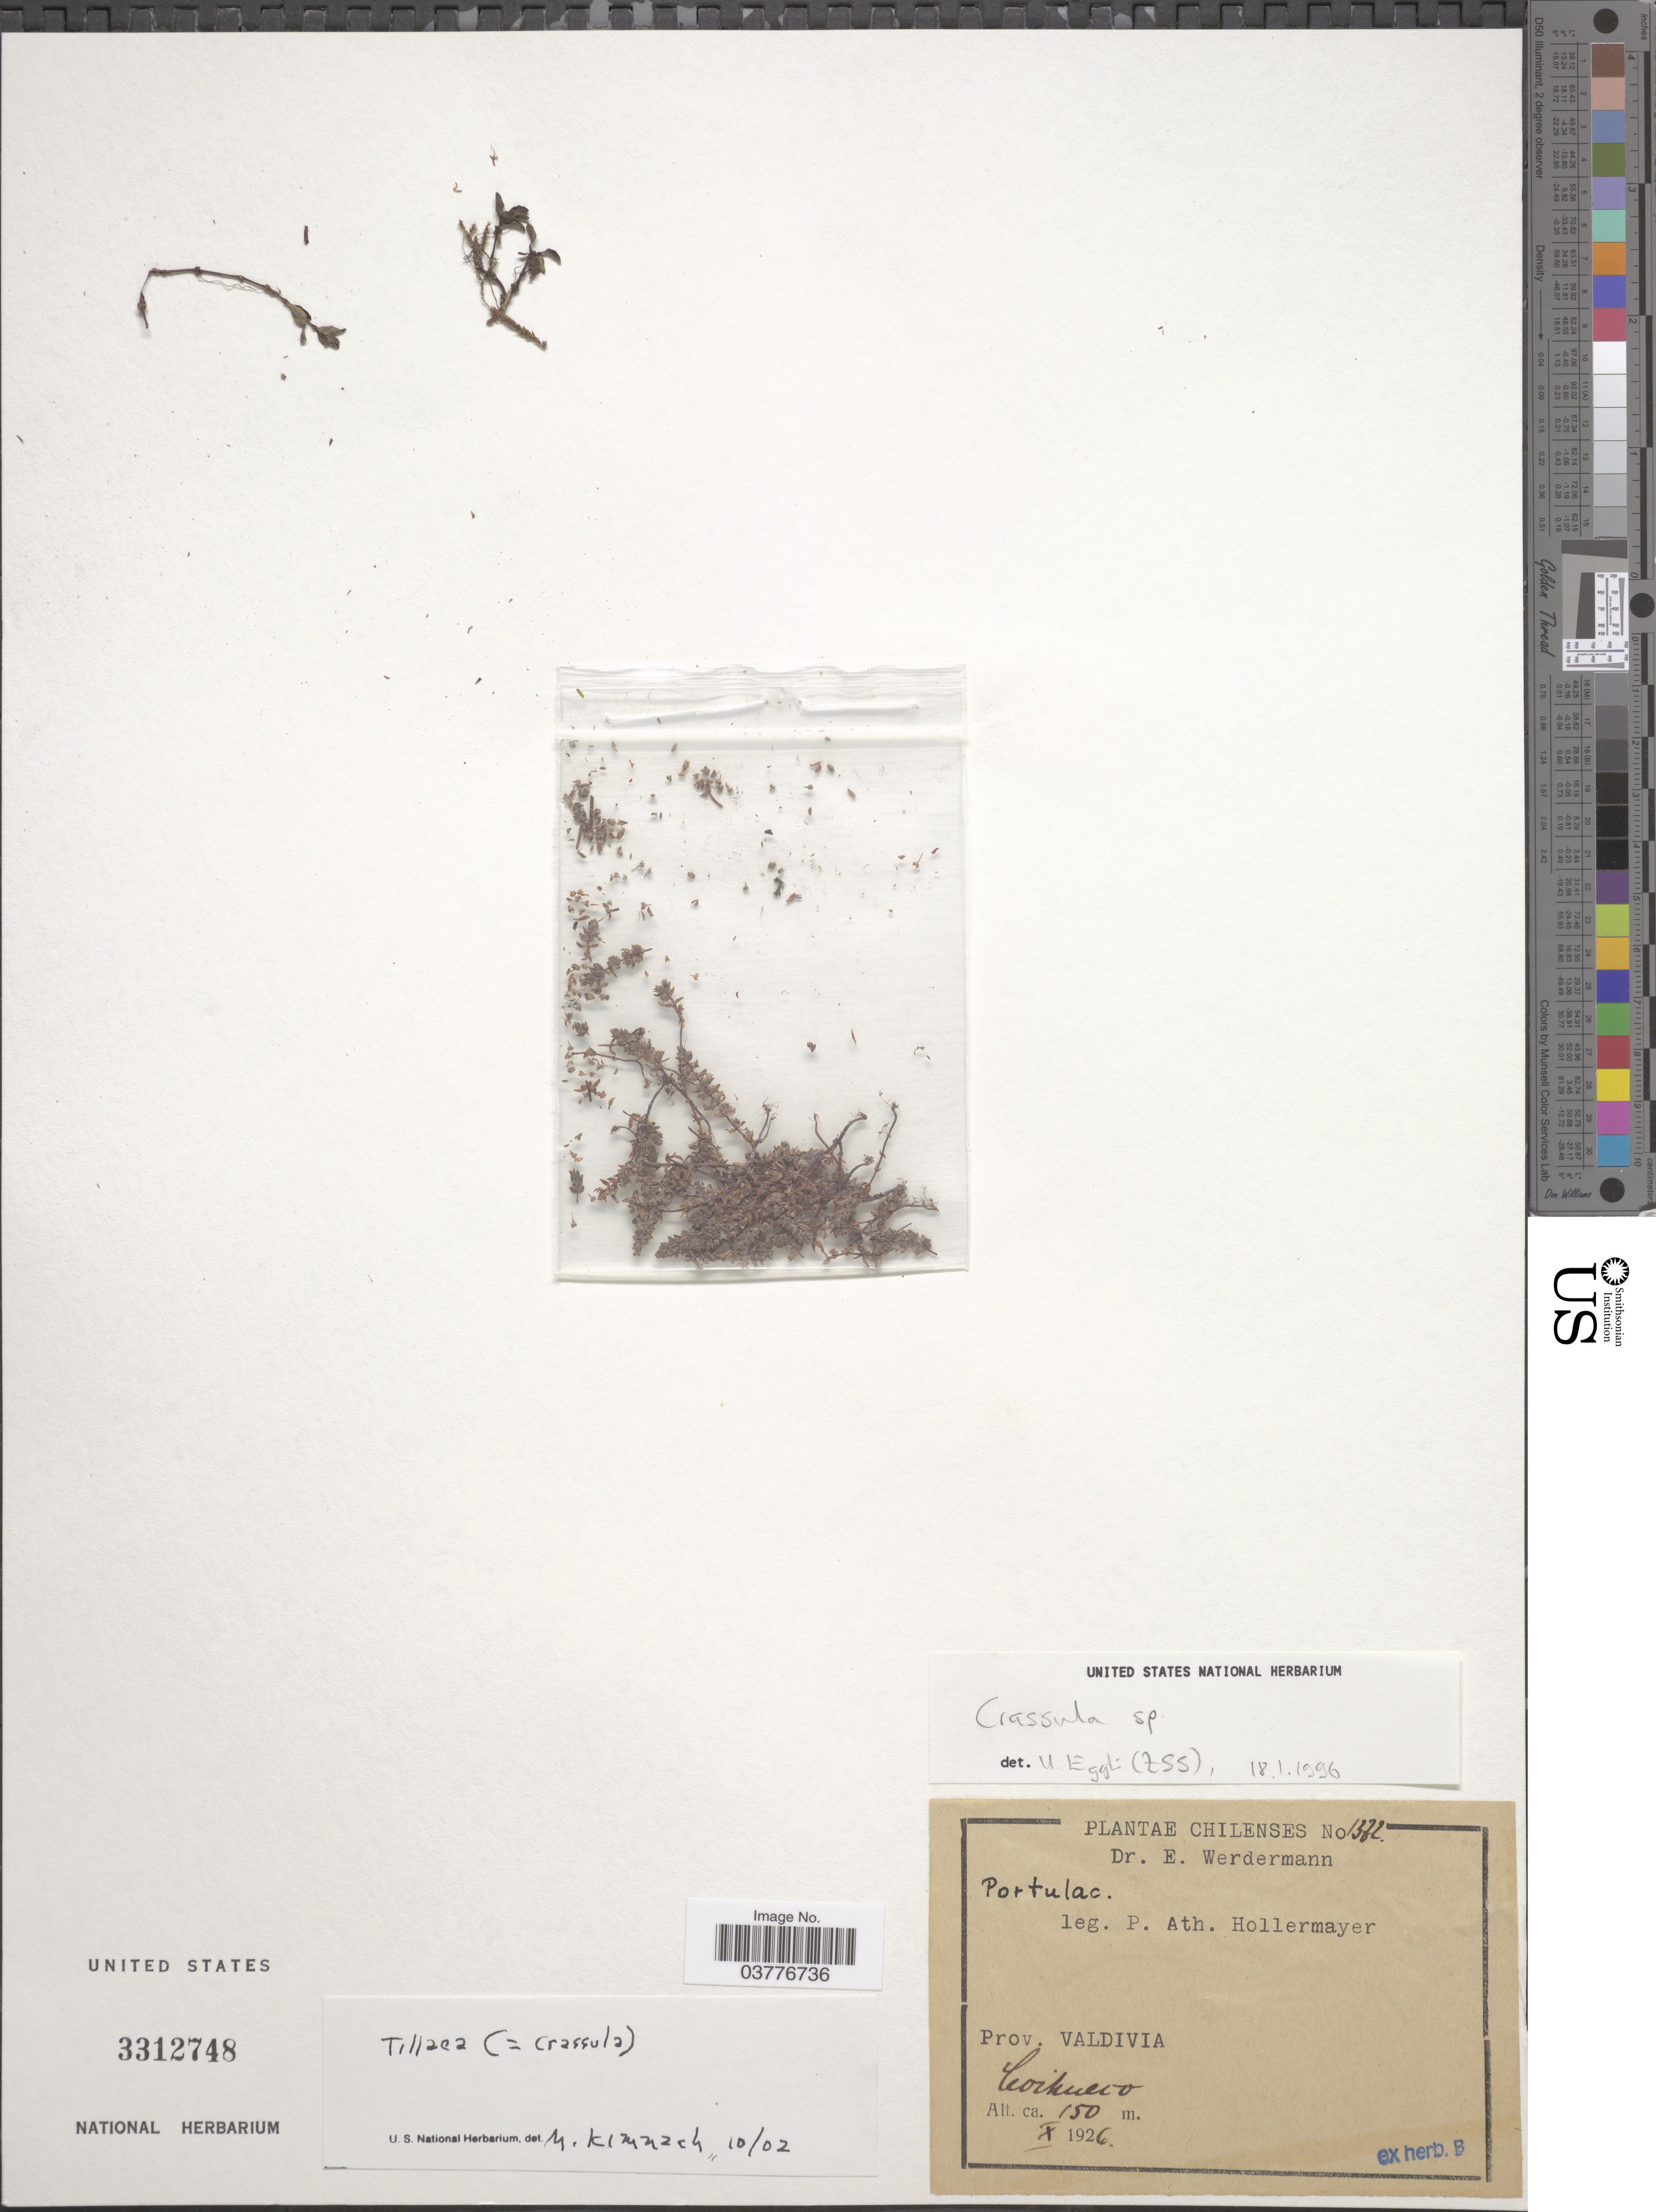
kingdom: Plantae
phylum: Tracheophyta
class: Magnoliopsida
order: Saxifragales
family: Crassulaceae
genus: Crassula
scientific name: Crassula sp.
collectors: P. Hollermayer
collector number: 1372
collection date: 1926-10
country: Chile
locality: Prov. Valdivia. Coihueco.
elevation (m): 150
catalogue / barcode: US 3312748